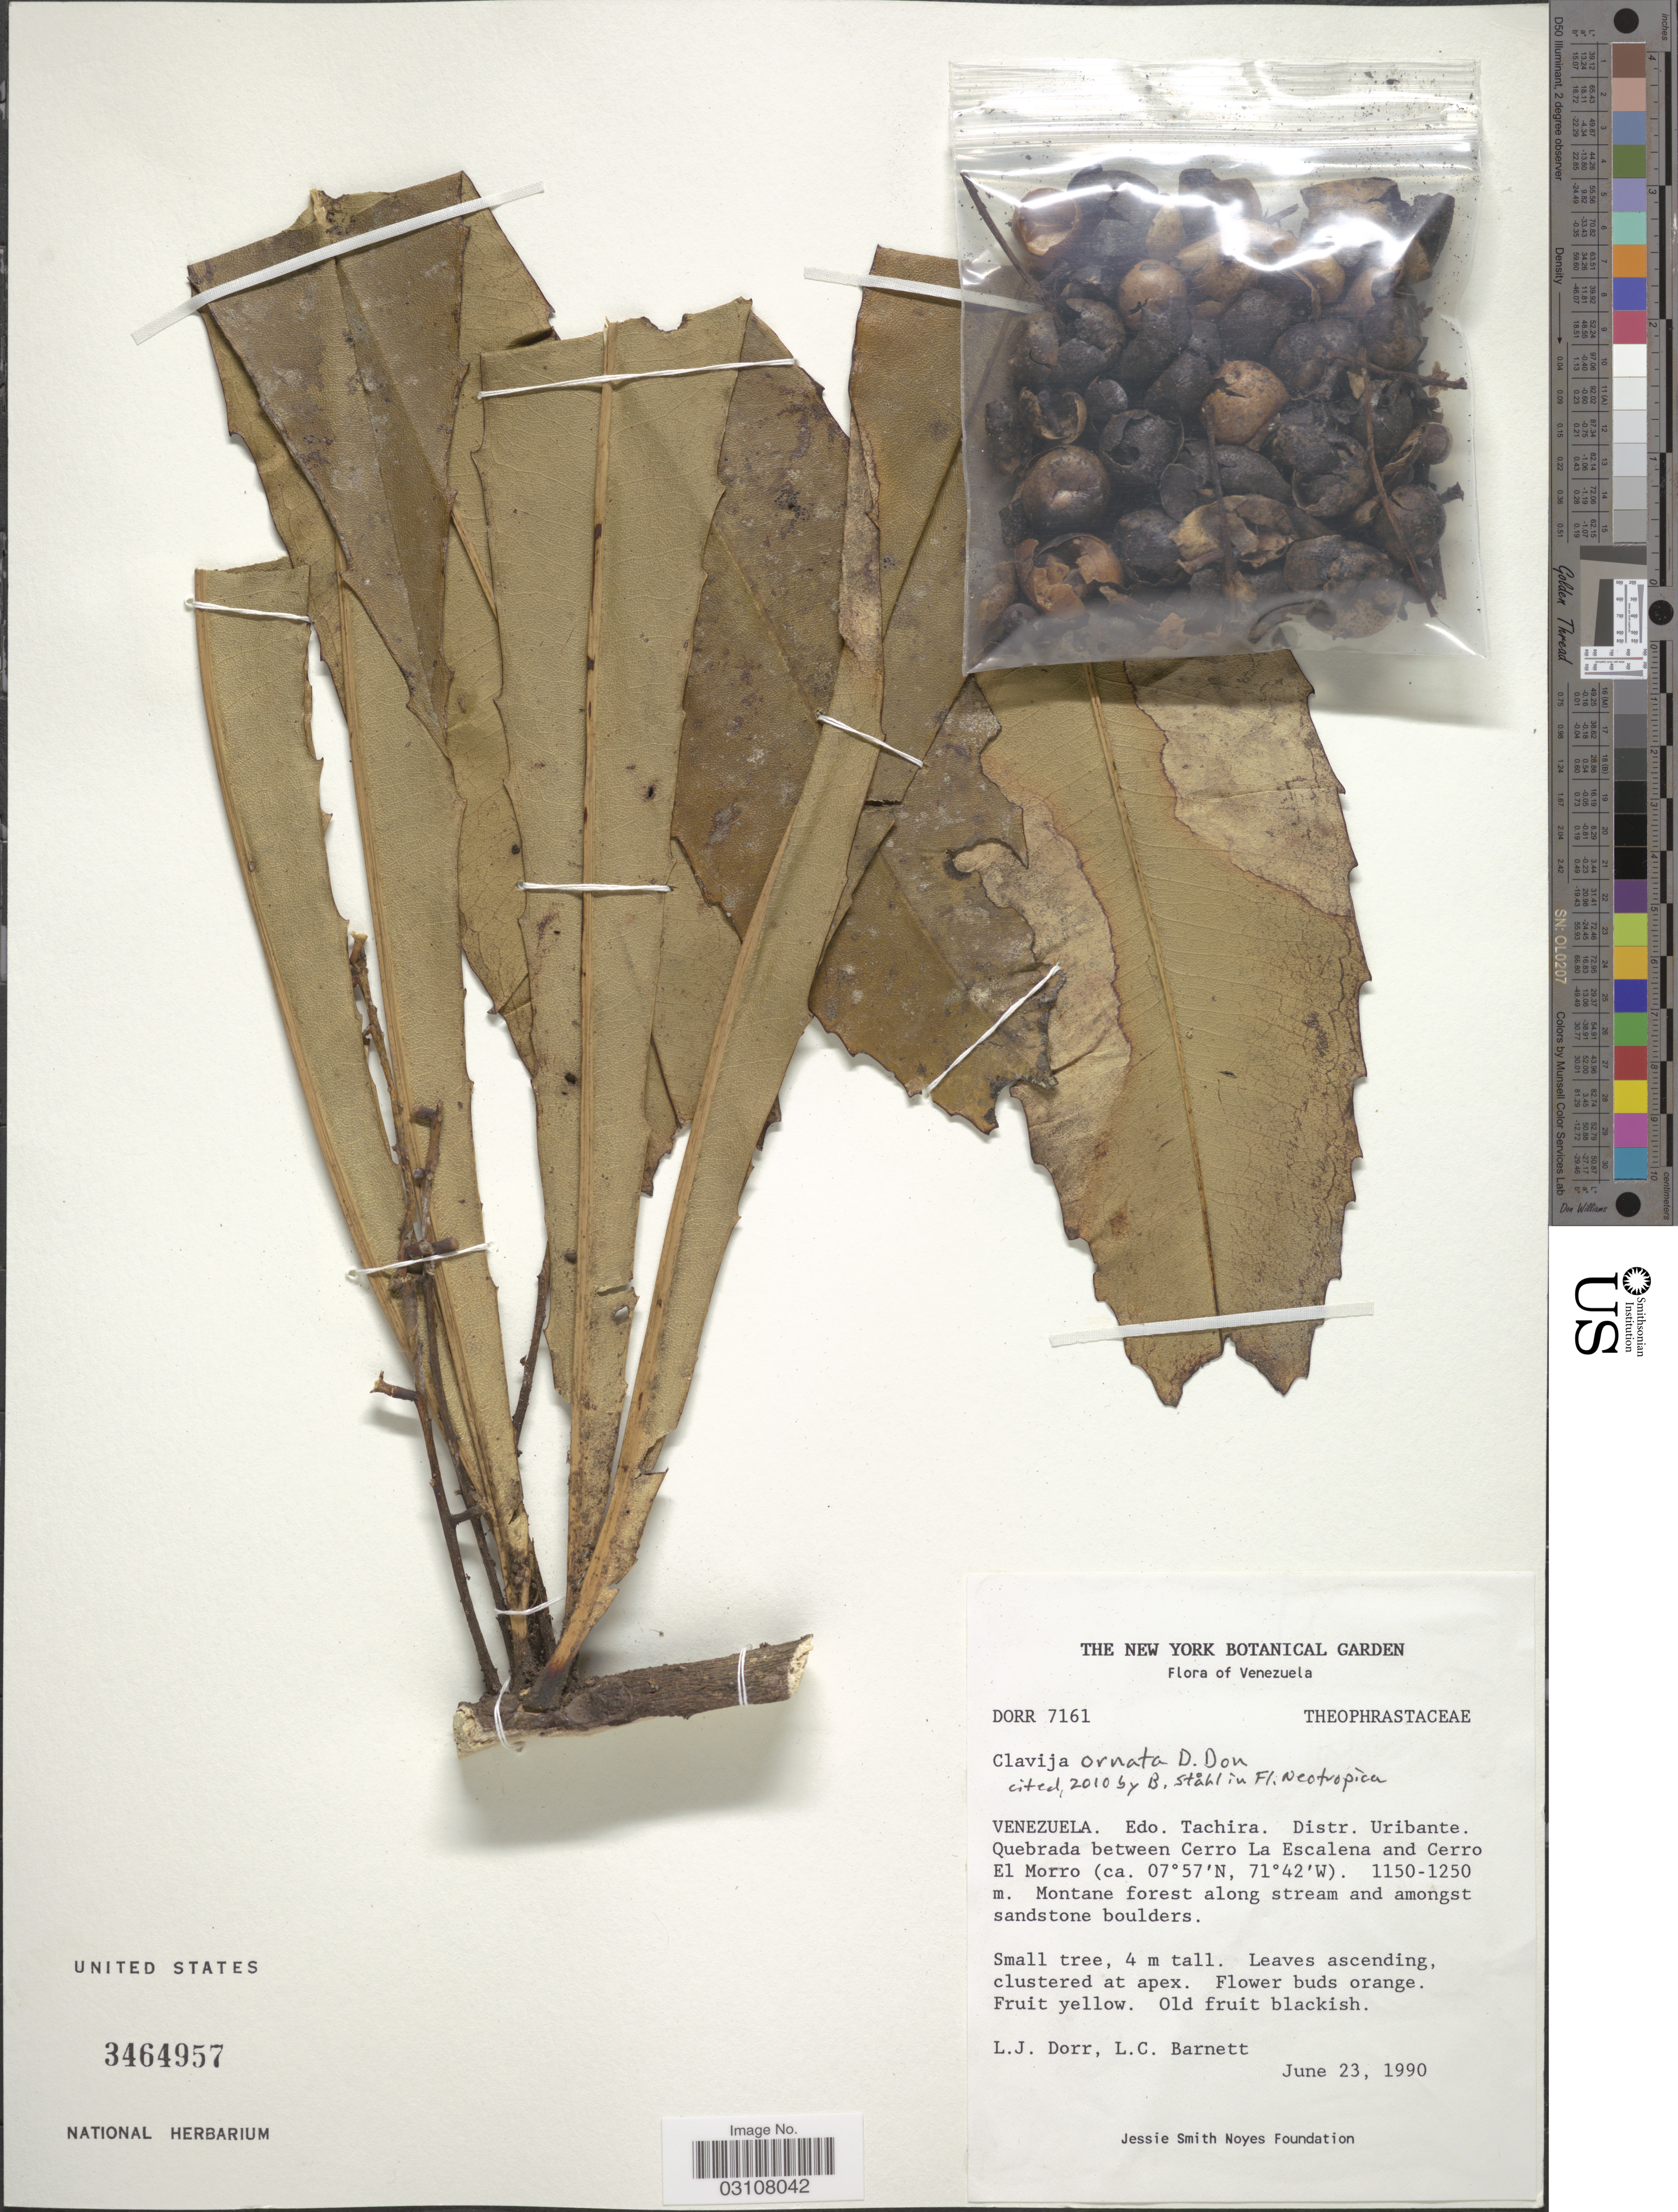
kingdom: Plantae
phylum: Tracheophyta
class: Magnoliopsida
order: Ericales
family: Primulaceae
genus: Clavija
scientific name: Clavija ornata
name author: D. Don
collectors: L. J. Dorr & L. C. Barnett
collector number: DORR7161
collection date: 1990-06-23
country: Venezuela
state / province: Táchira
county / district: Uribante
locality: Quebrada between Cerro La Escalena and Cerro El Morro.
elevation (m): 1150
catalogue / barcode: US 3464957